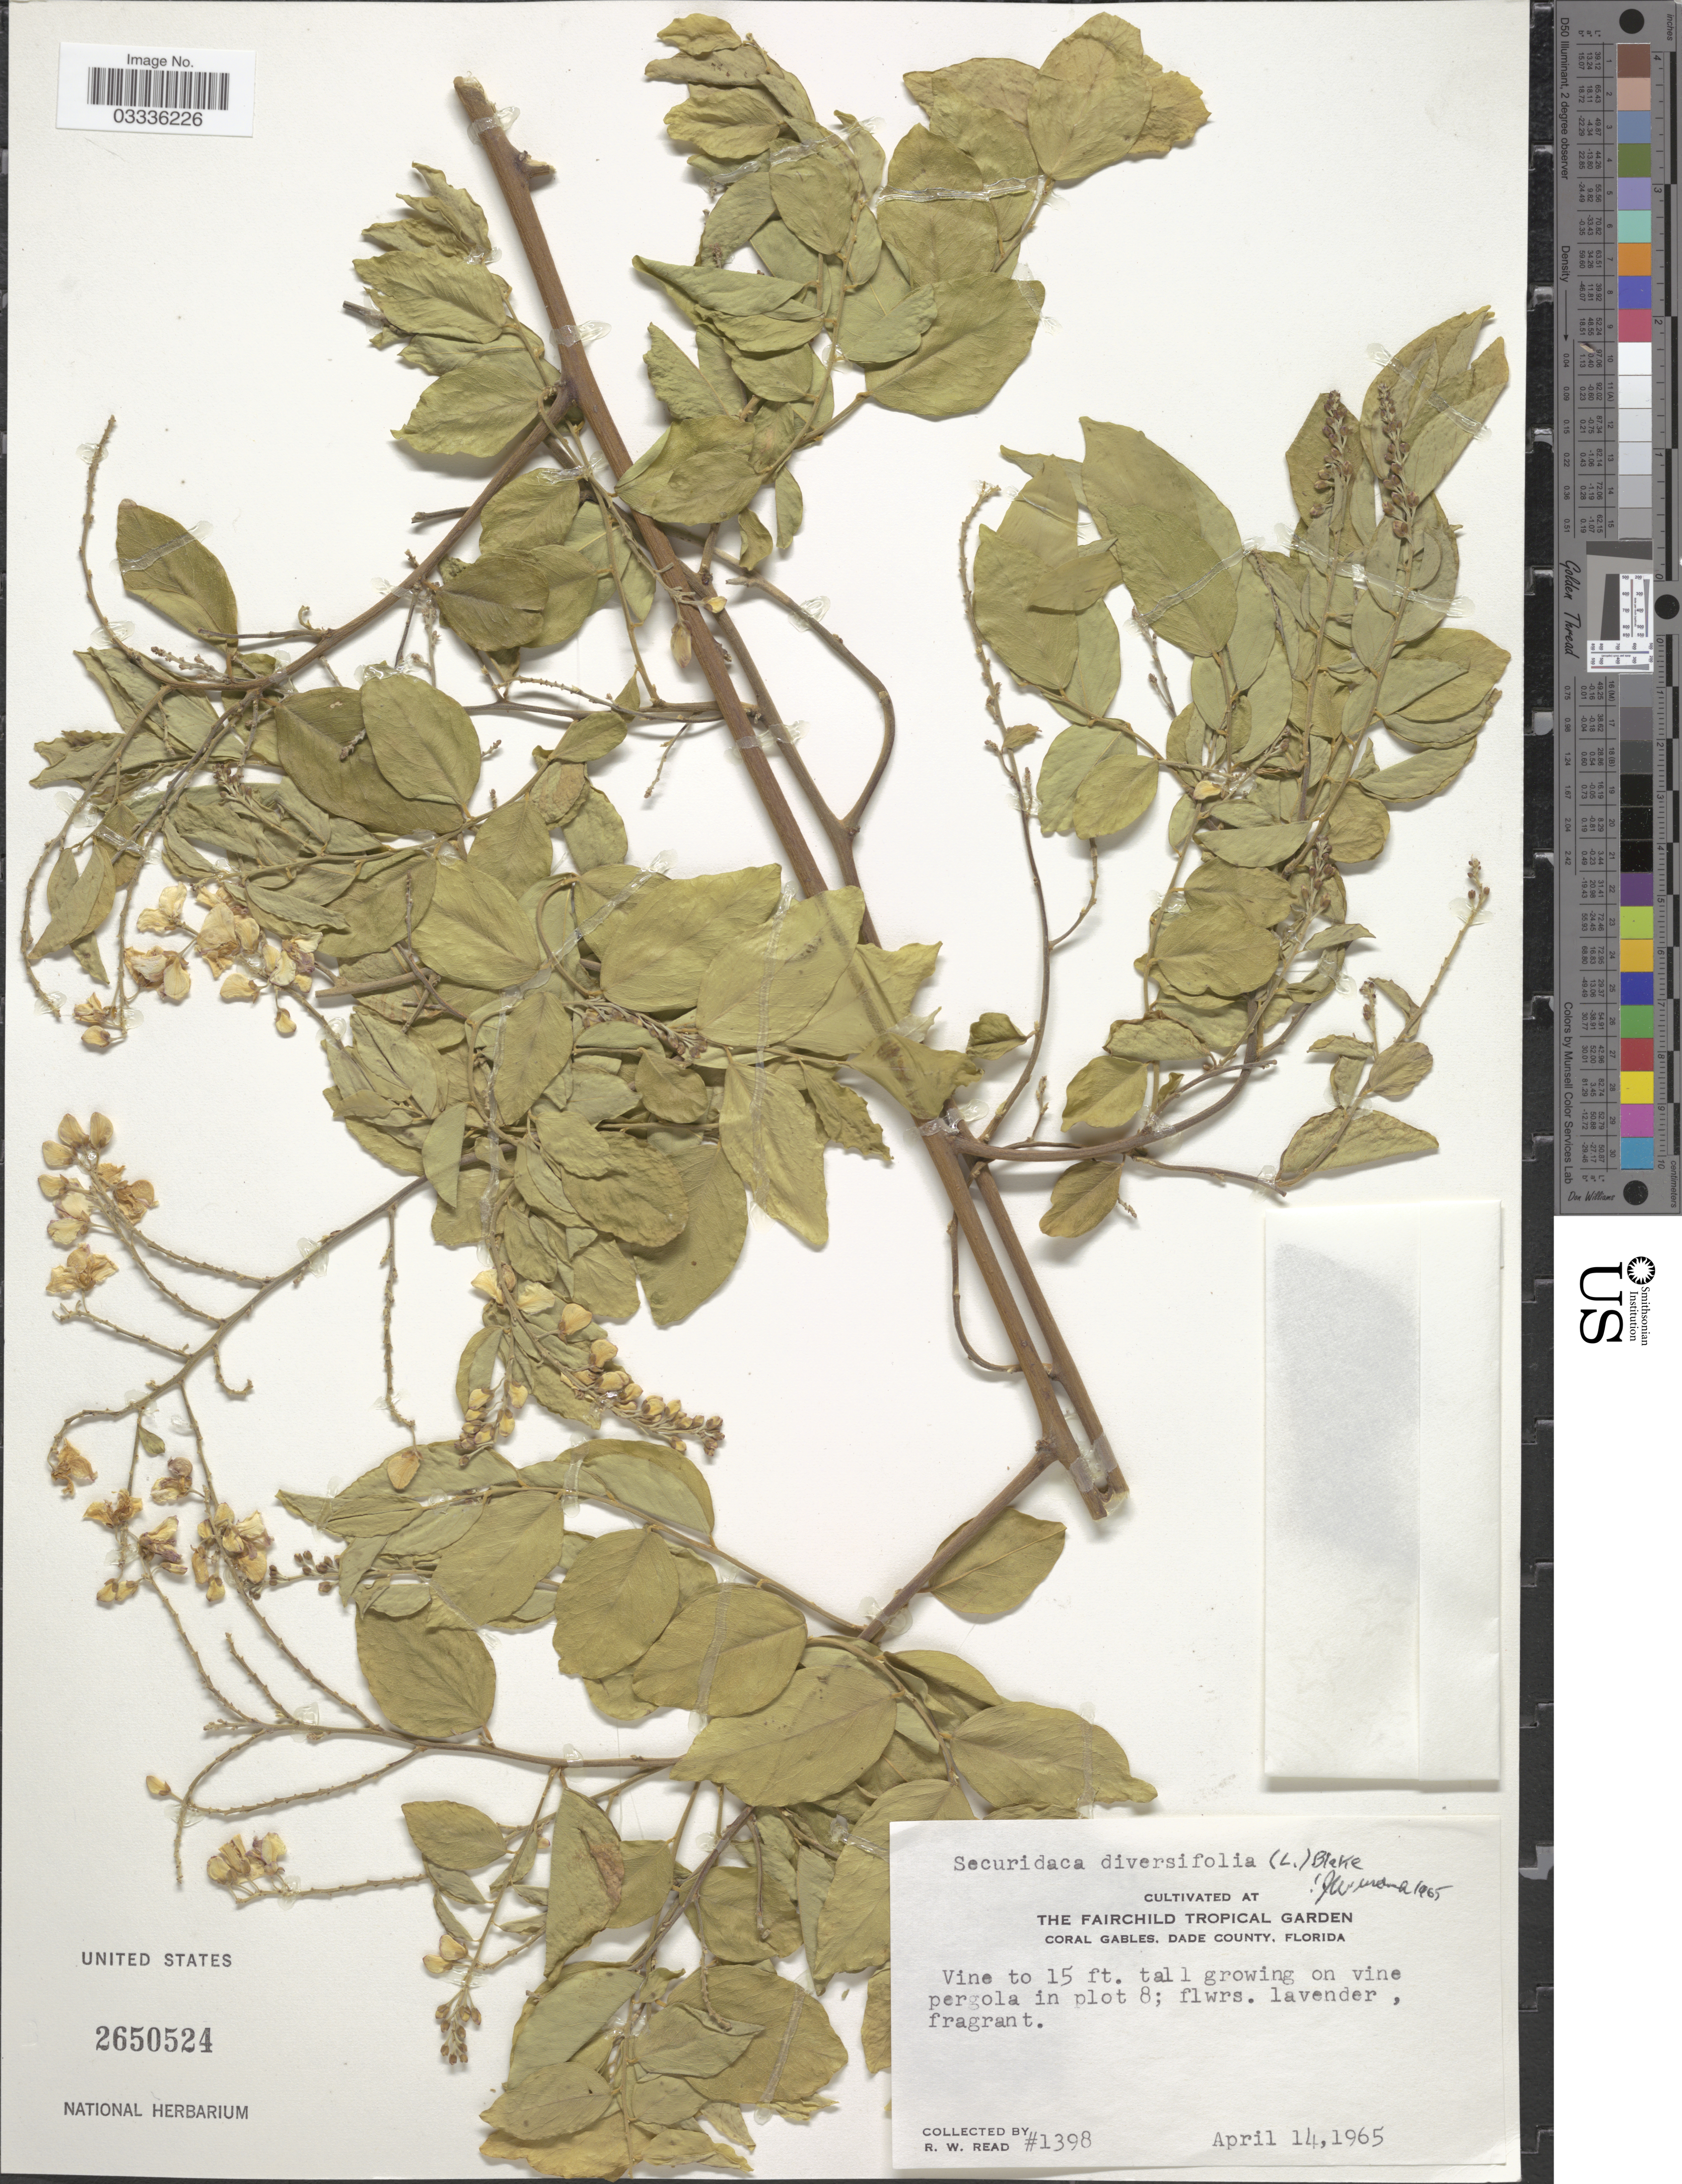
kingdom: Plantae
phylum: Tracheophyta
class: Magnoliopsida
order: Fabales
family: Polygalaceae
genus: Securidaca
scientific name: Securidaca diversifolia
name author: (L.) S.F. Blake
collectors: R. W. Read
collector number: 1398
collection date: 1965-04-14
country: United States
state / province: Florida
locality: The Fairchild Tropical Garden. Coral Gables, Dade County.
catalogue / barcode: US 2650524